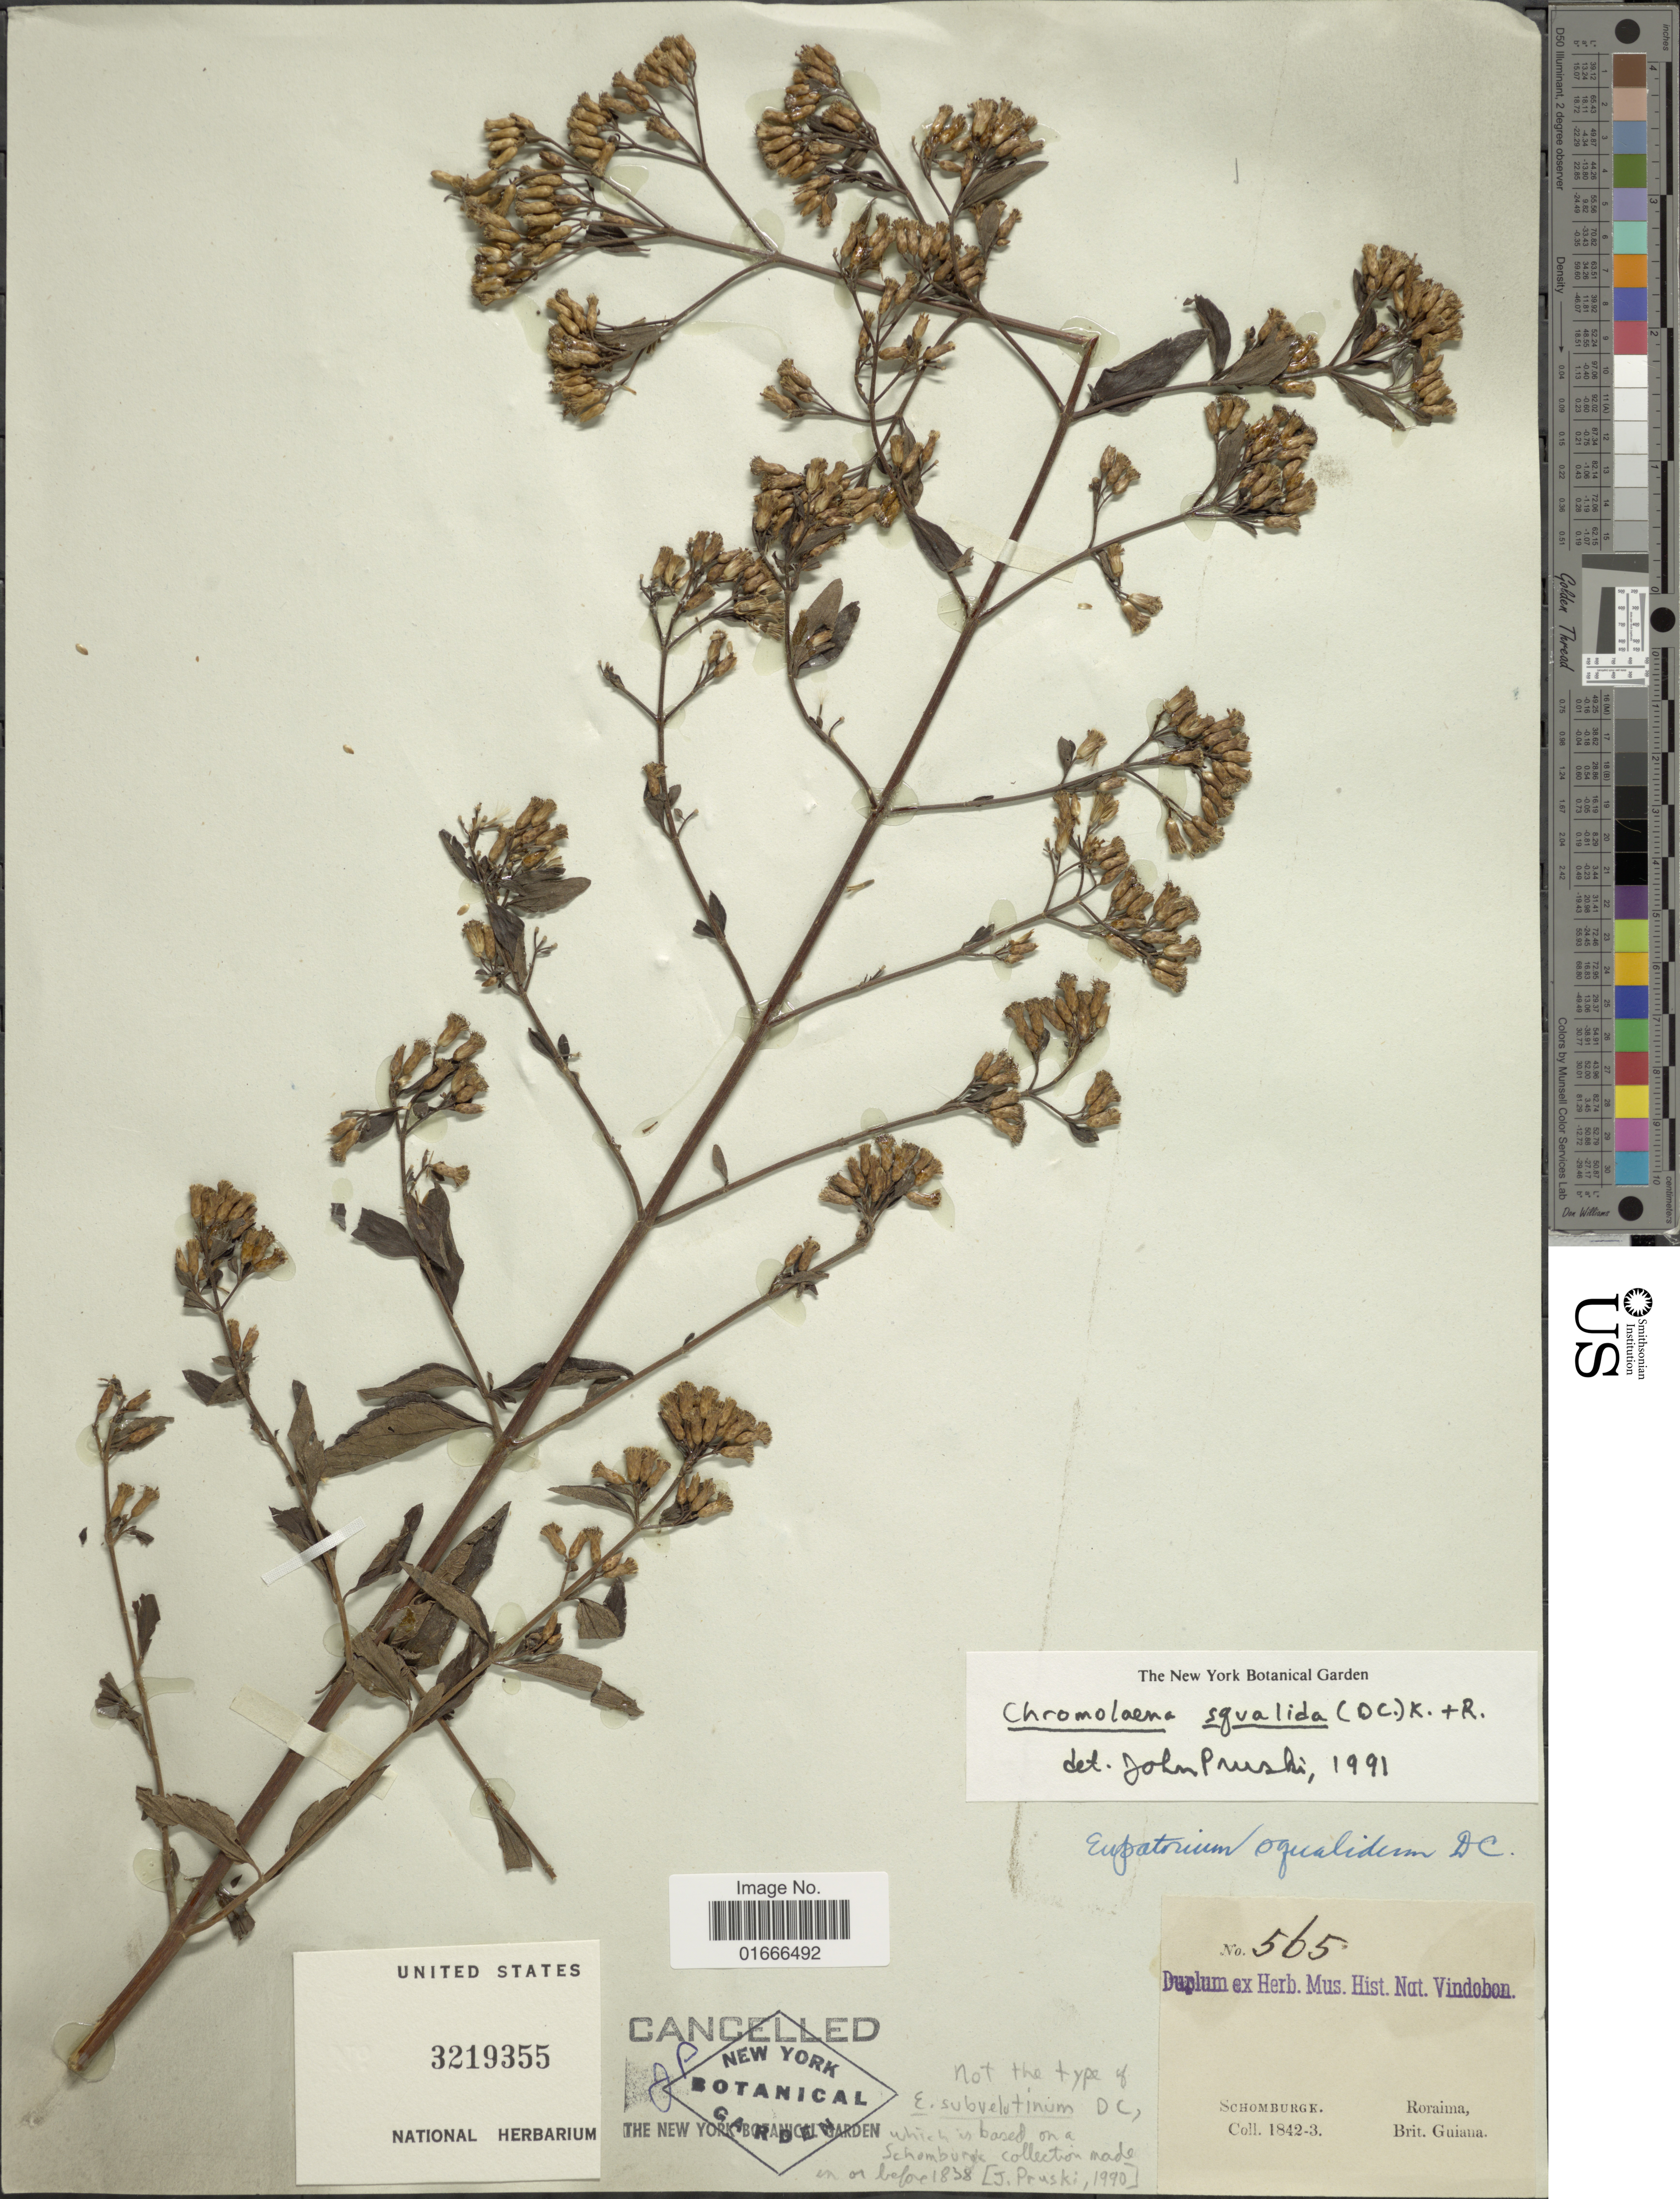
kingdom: Plantae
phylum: Tracheophyta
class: Magnoliopsida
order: Asterales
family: Asteraceae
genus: Chromolaena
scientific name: Chromolaena squalida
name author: (DC.) R.M. King & H. Rob.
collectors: -- Schomburgk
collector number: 565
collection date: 1842/1843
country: Guyana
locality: Roraima, Brit. Guiana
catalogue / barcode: US 3219355